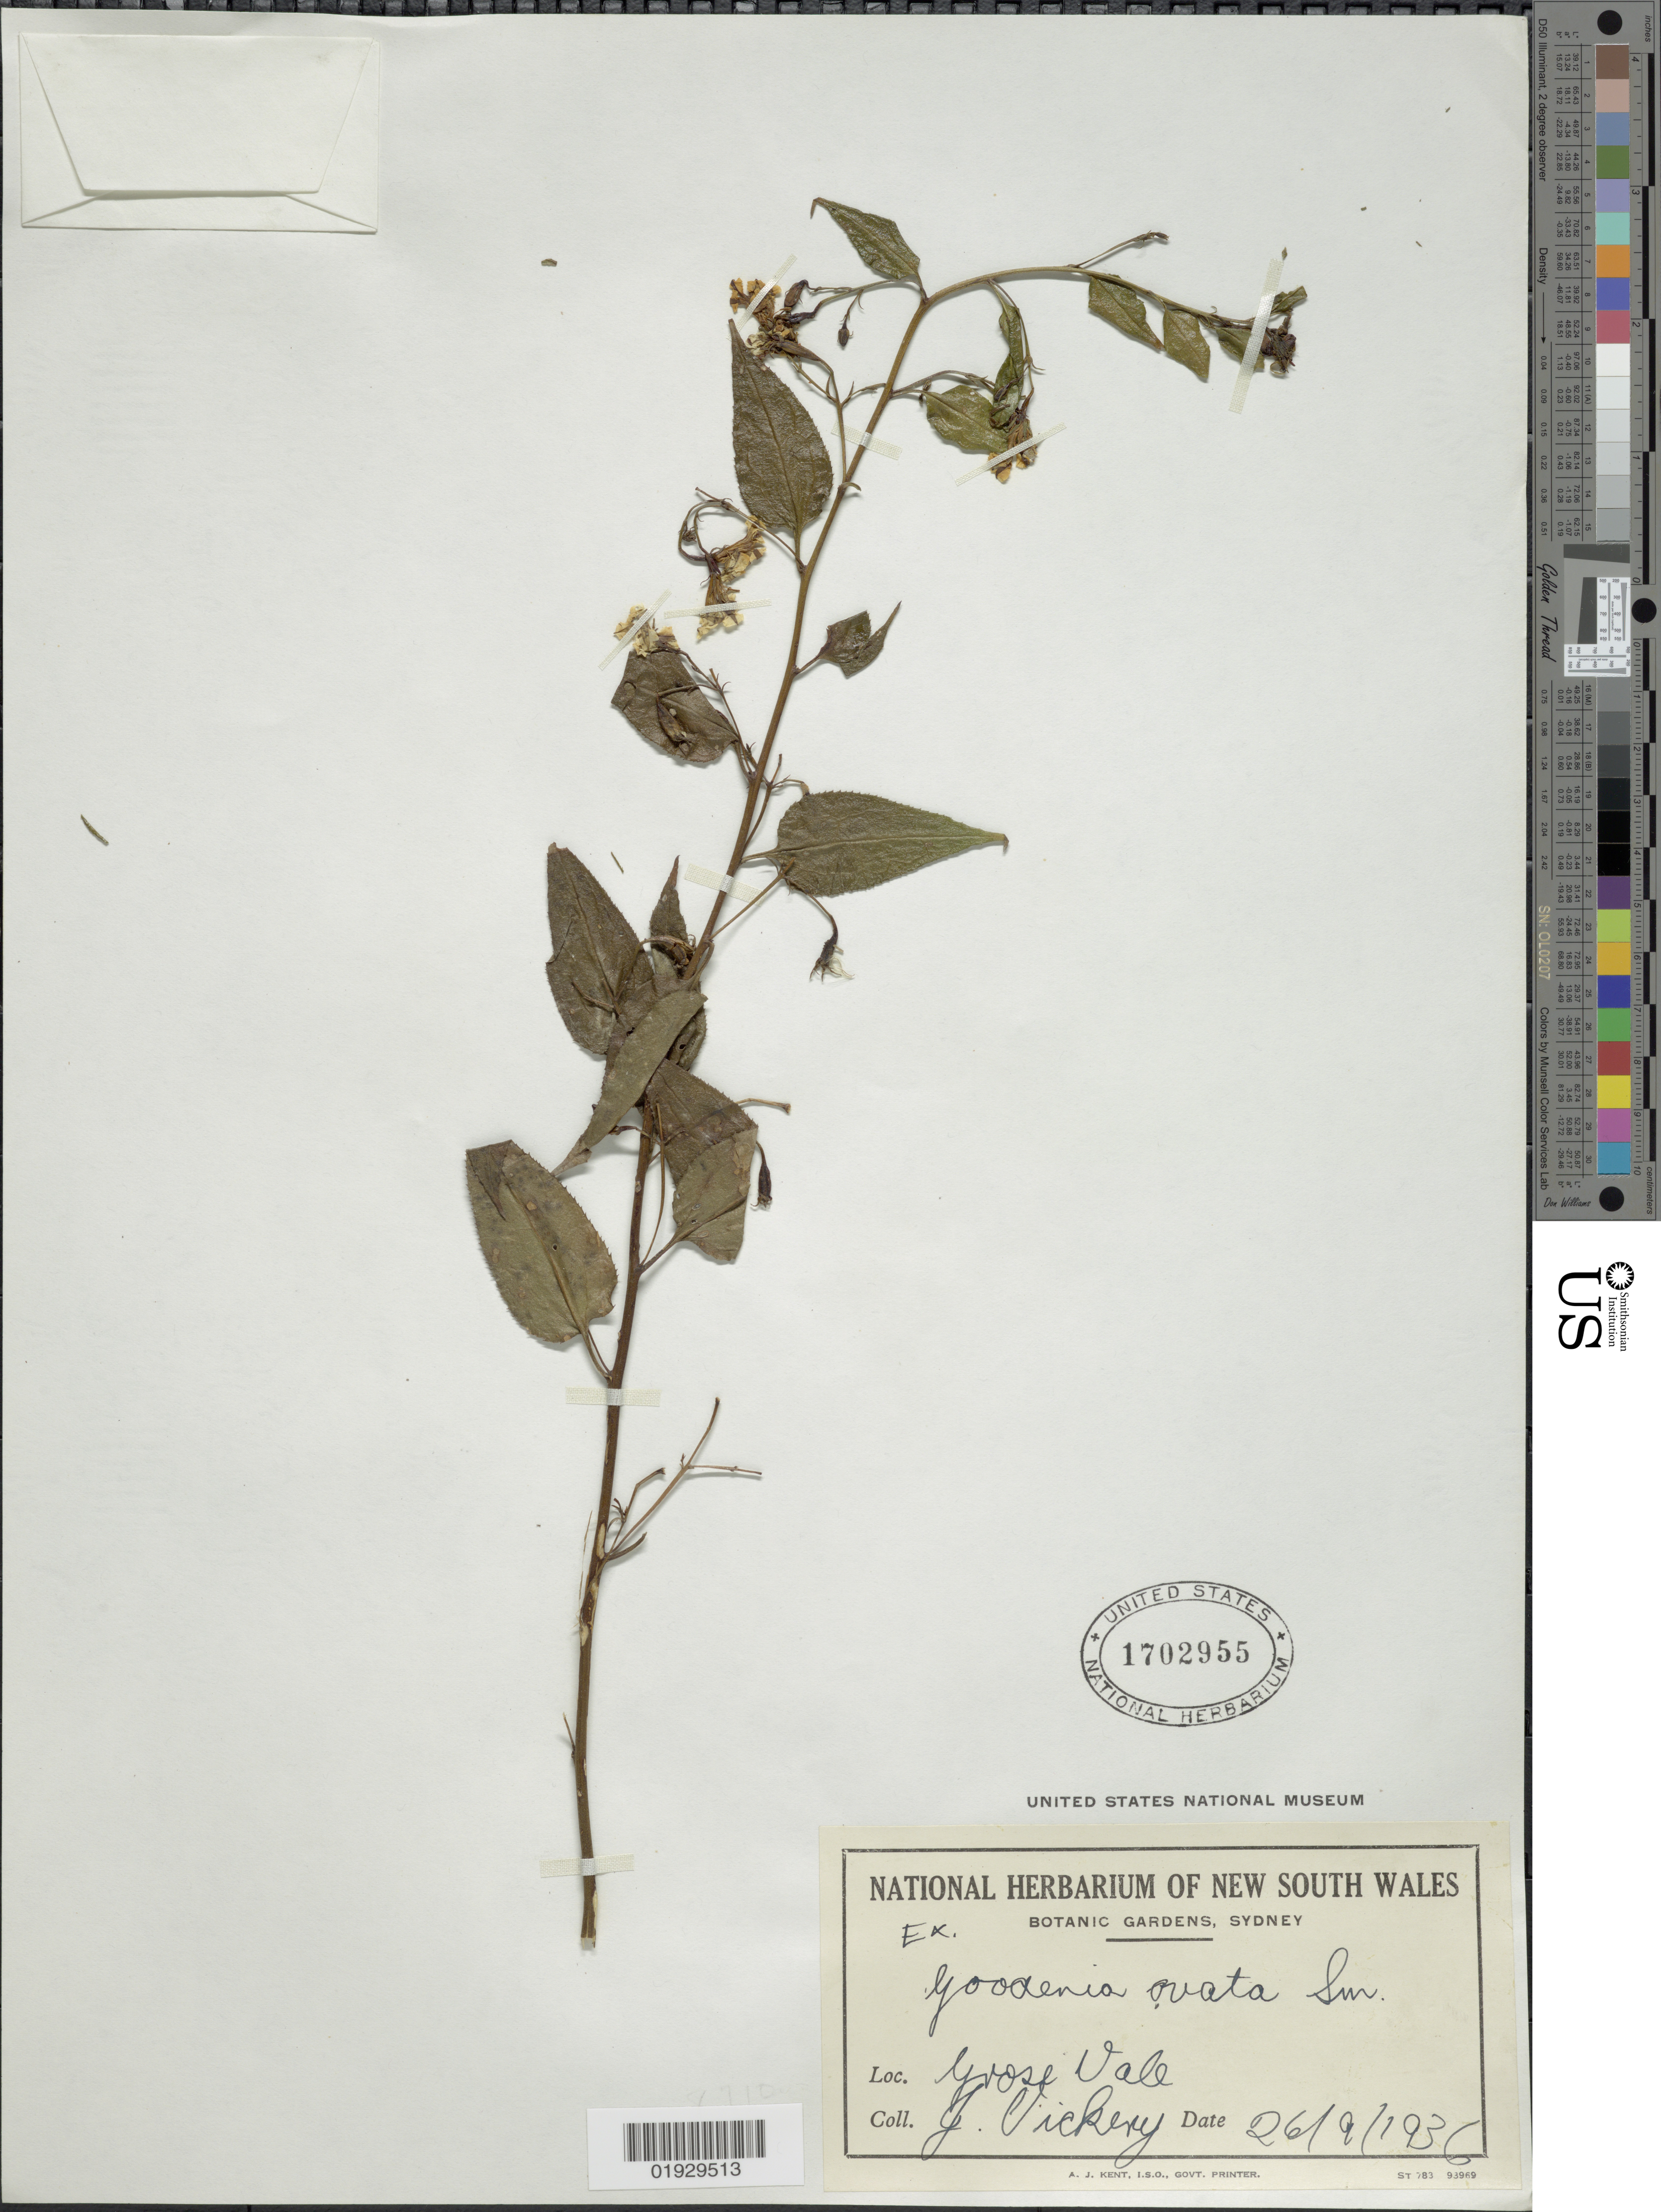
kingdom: Plantae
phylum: Tracheophyta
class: Magnoliopsida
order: Asterales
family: Goodeniaceae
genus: Goodenia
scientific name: Goodenia ovata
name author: Sm.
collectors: J. Vickery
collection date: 1936-09-26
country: Australia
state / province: New South Wales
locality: Grose Vale.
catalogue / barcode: US 1702955